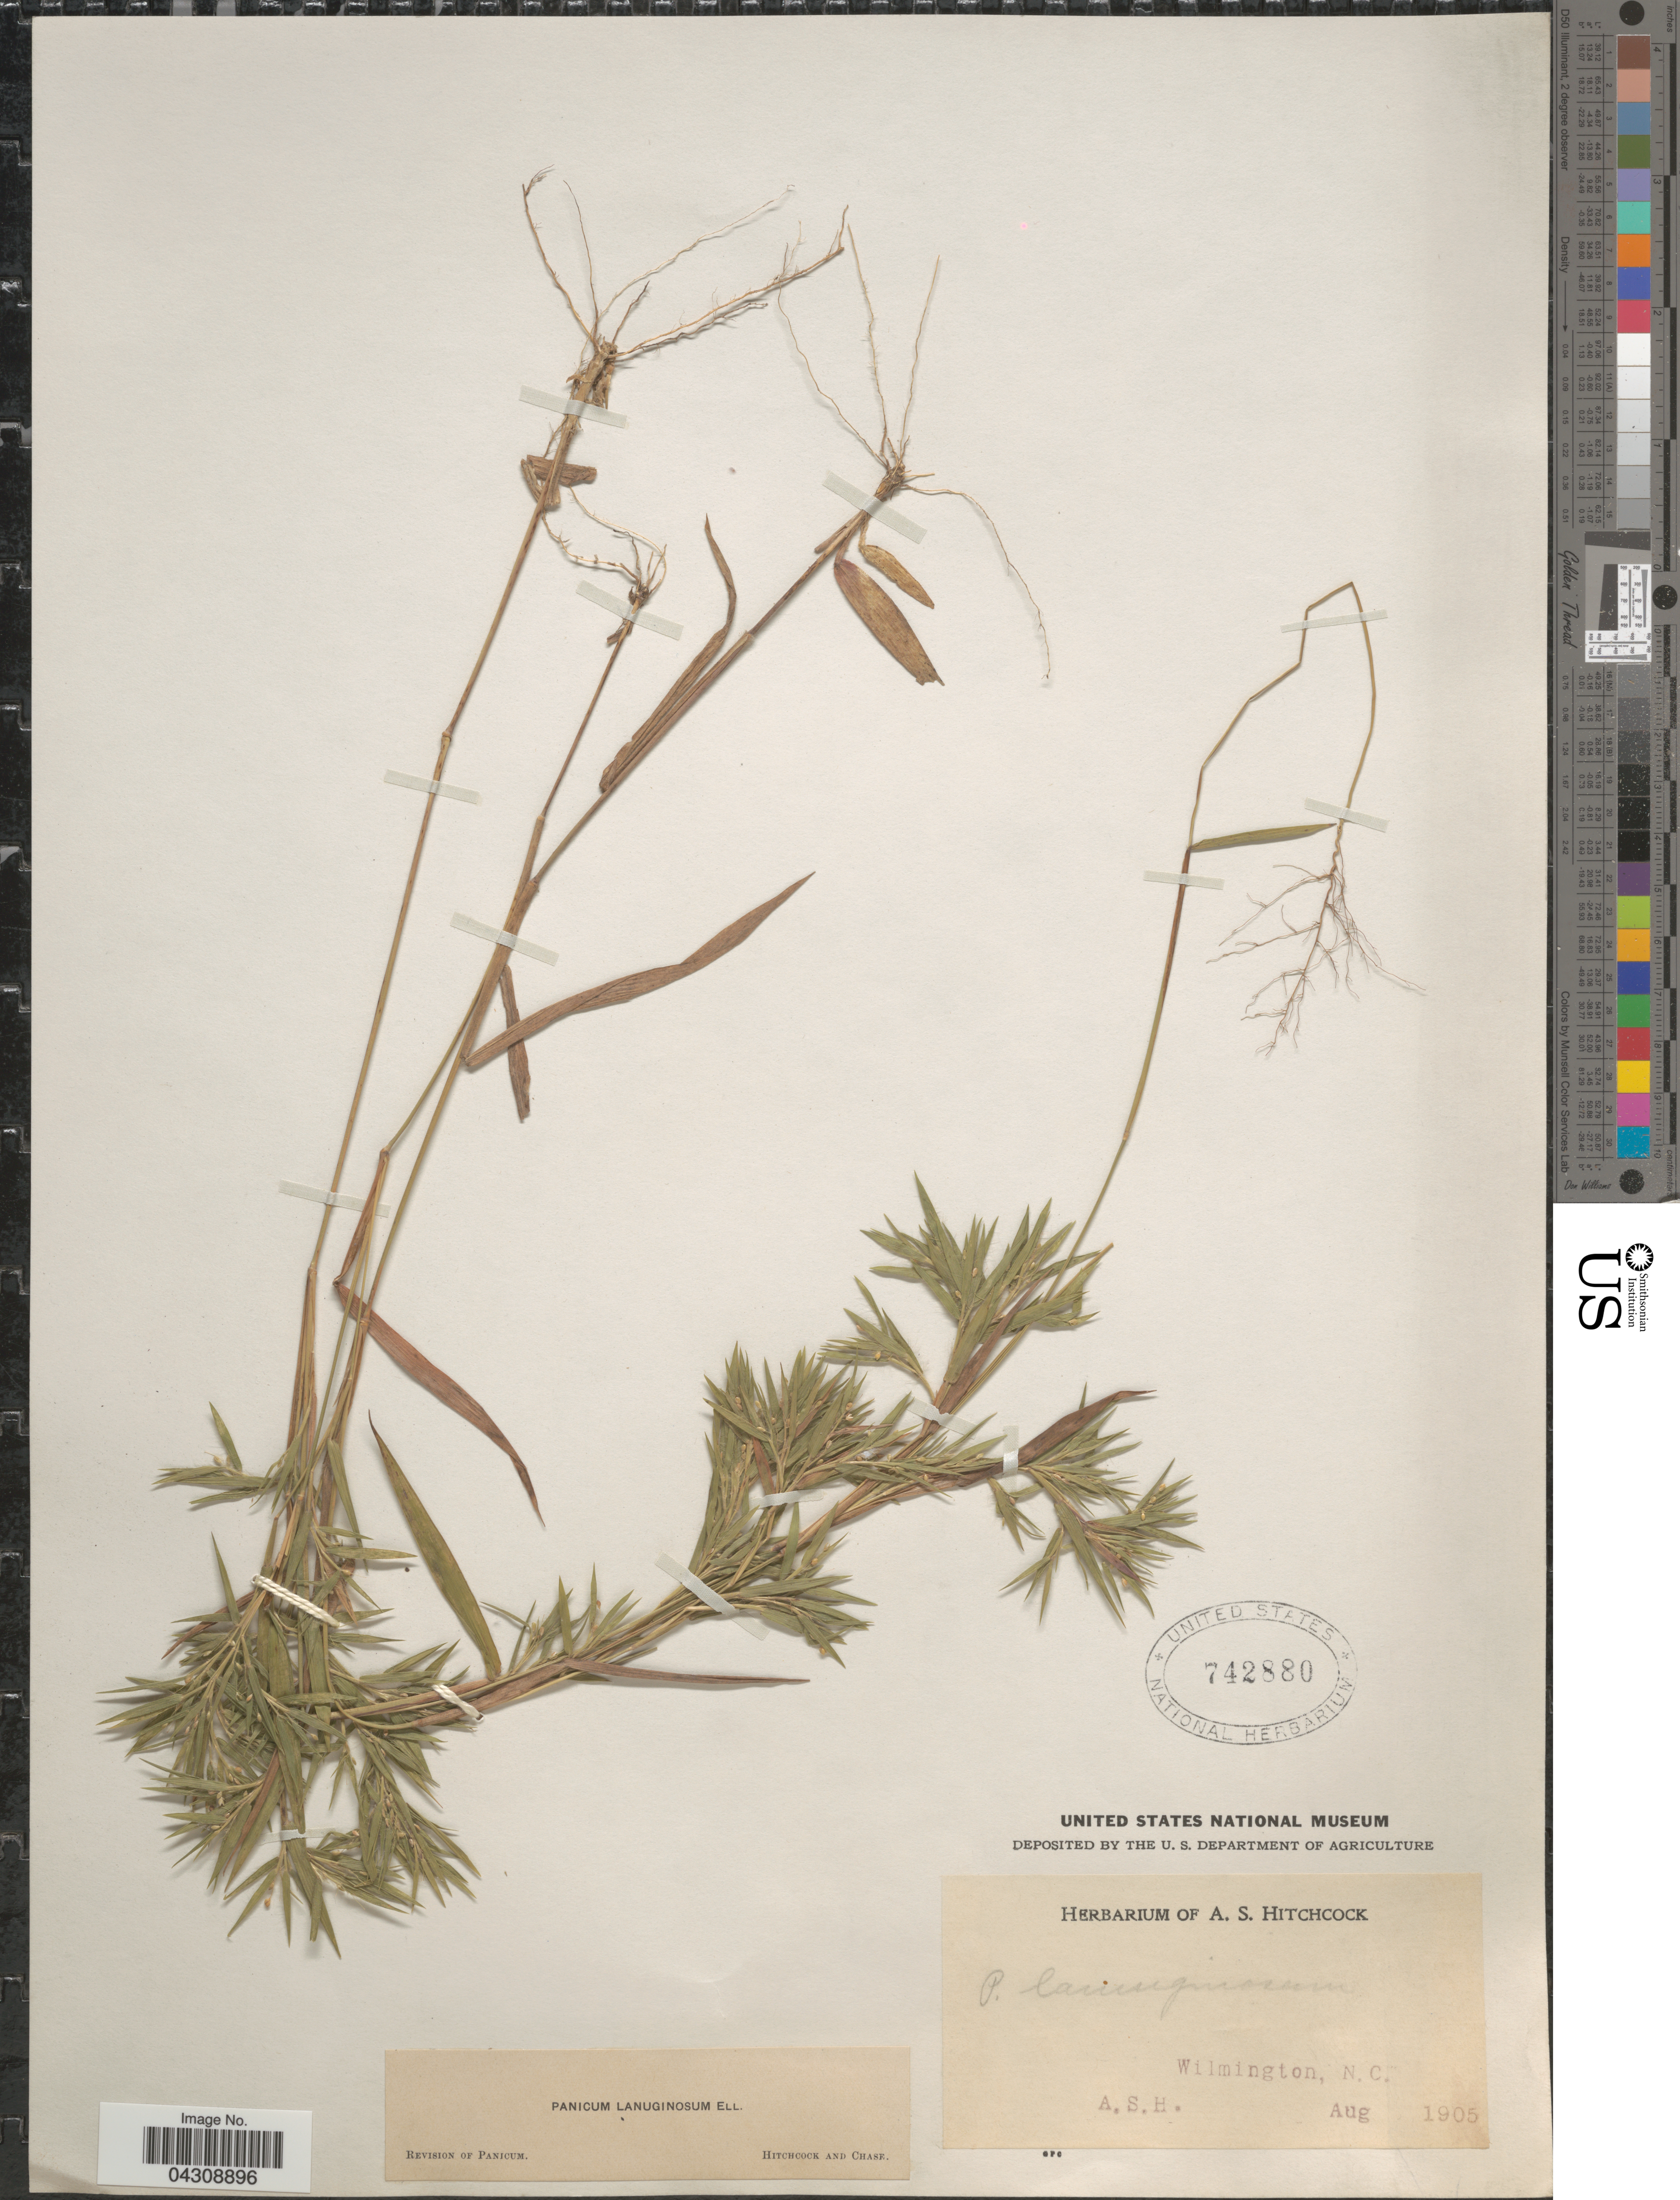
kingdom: Plantae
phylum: Tracheophyta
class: Liliopsida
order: Poales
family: Poaceae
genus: Dichanthelium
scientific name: Dichanthelium acuminatum var. acuminatum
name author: (Sw.) Gould & C.A. Clark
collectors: A. S. Hitchcock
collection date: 1905-08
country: United States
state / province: North Carolina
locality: Wilmington.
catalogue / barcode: US 742880